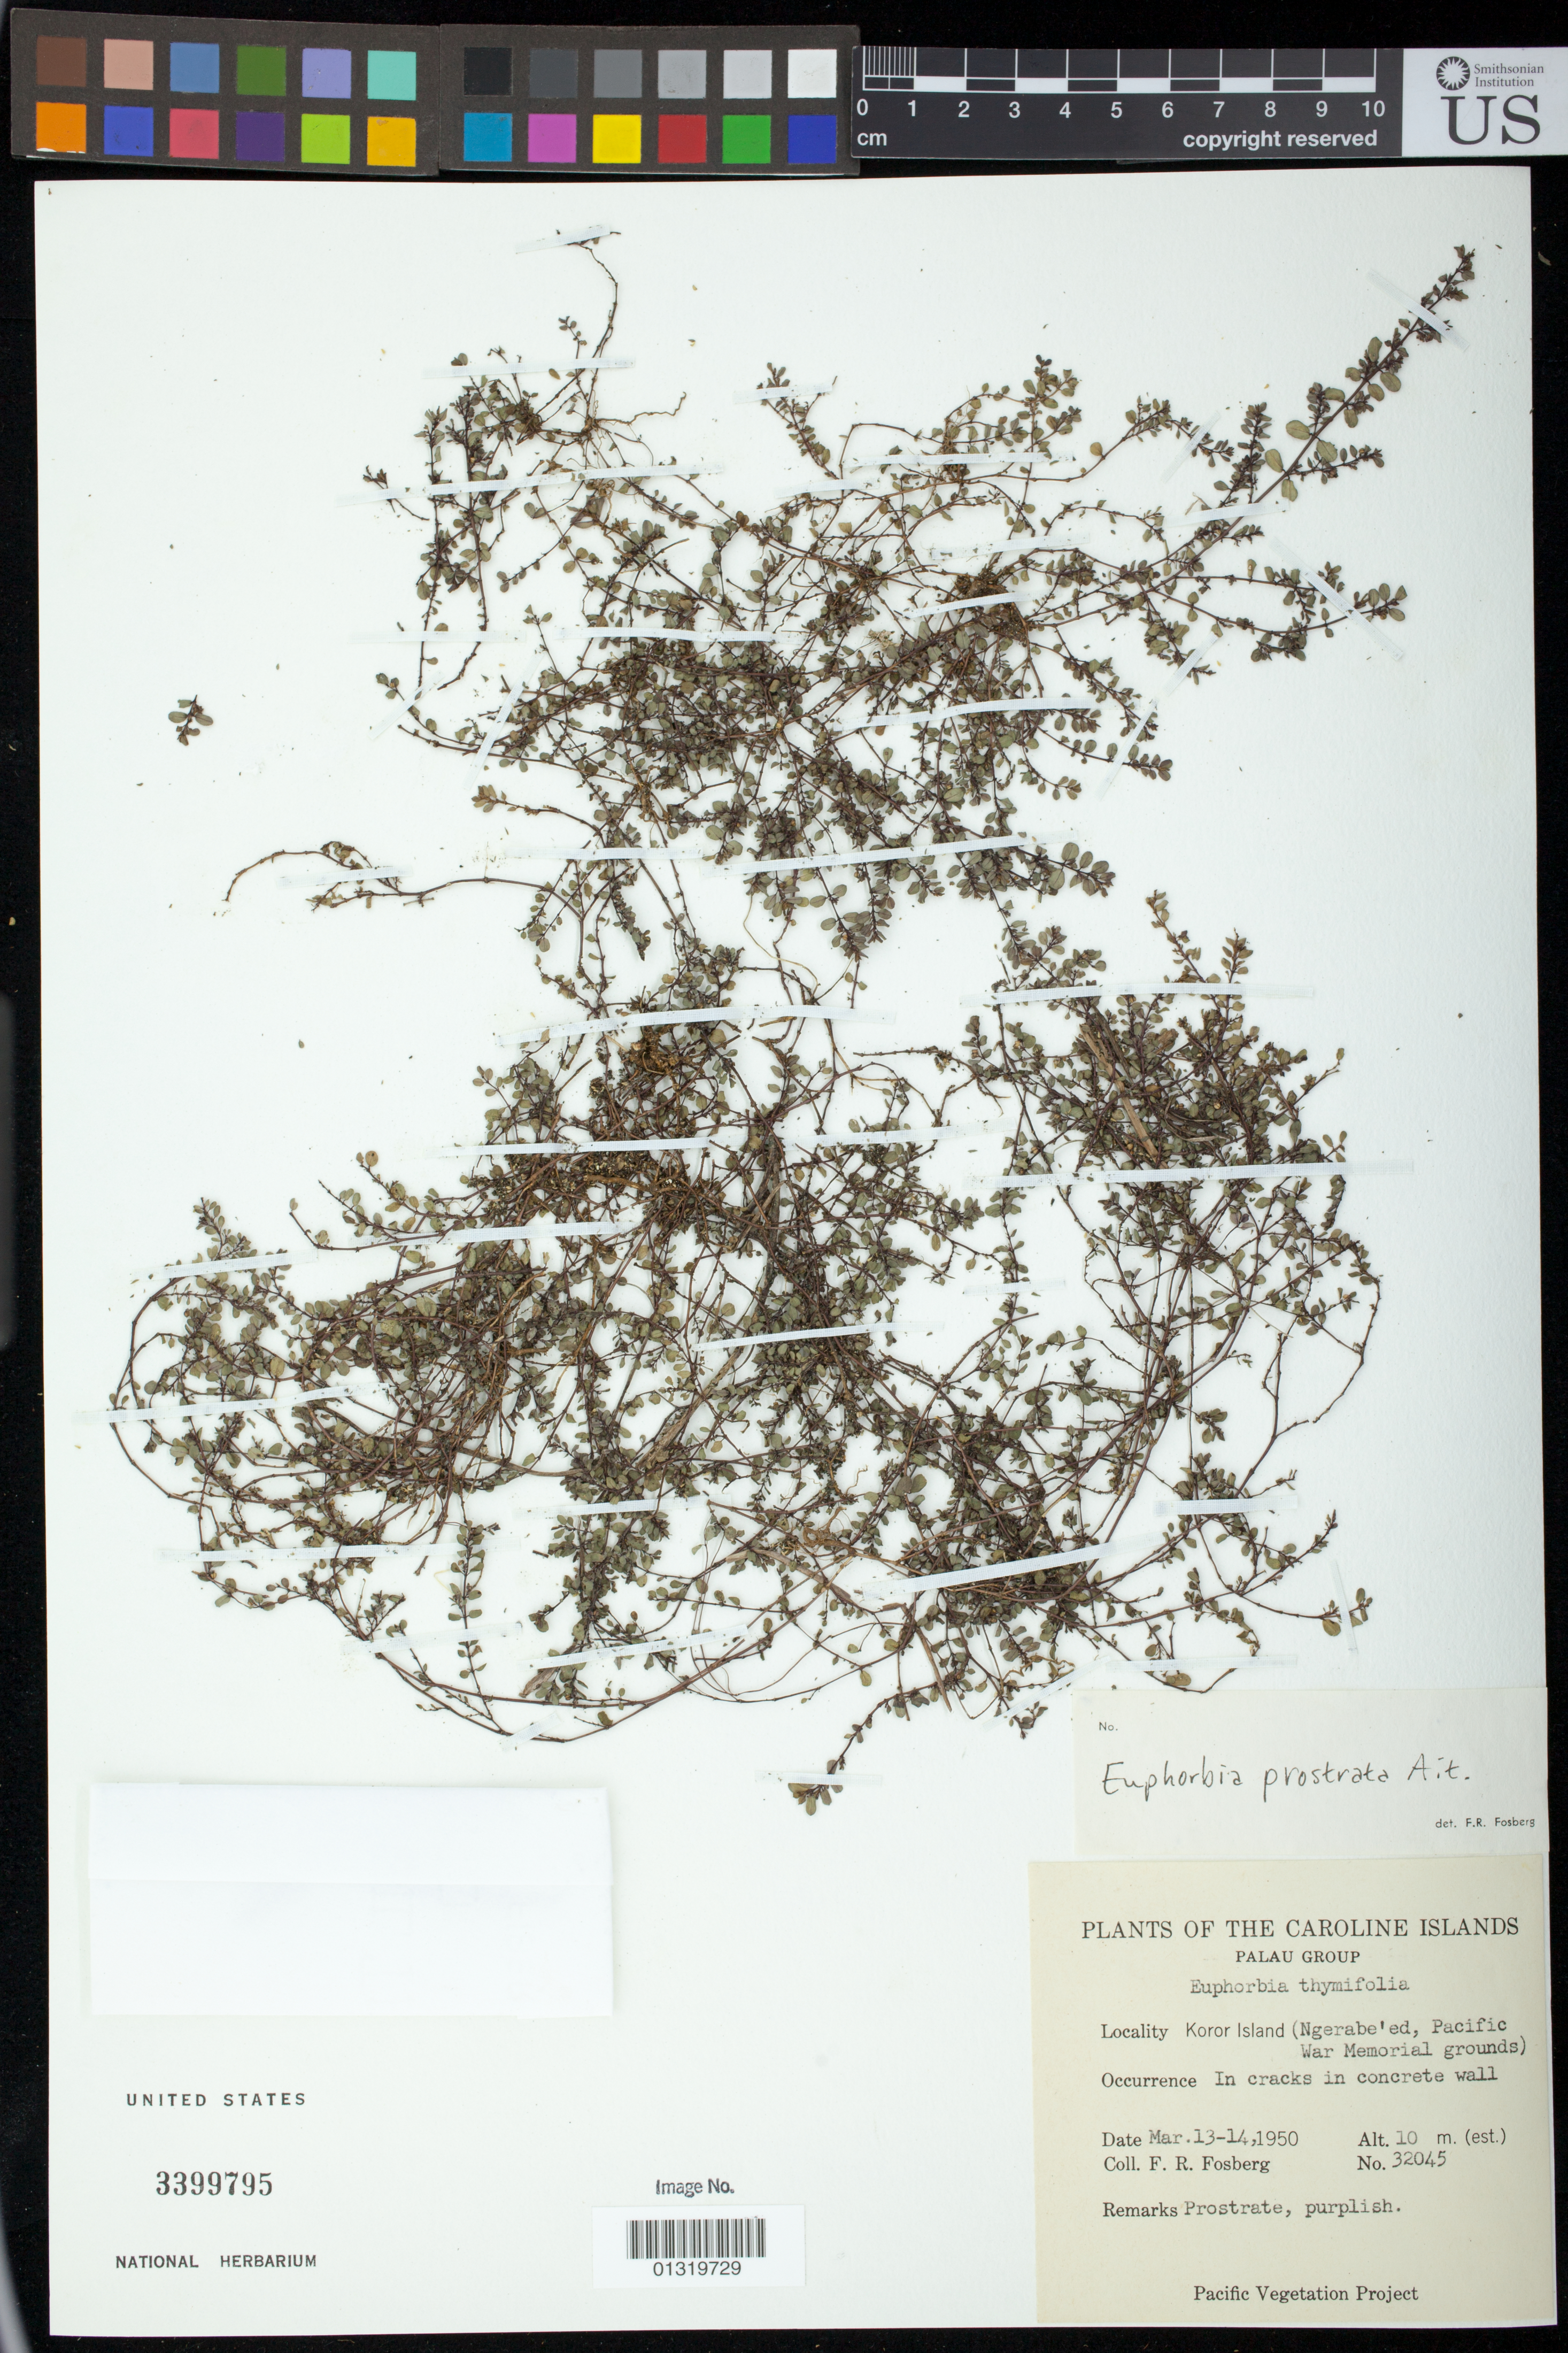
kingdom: Plantae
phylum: Tracheophyta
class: Magnoliopsida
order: Malpighiales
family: Euphorbiaceae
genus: Euphorbia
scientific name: Euphorbia prostrata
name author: Aiton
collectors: F. R. Fosberg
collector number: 32045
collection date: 1950-03-13/1950-03-14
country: Palau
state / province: Koror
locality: Koror Island, (Ngerabe'ed, Pacific War Memorial grounds)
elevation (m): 10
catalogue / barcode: US 3399795